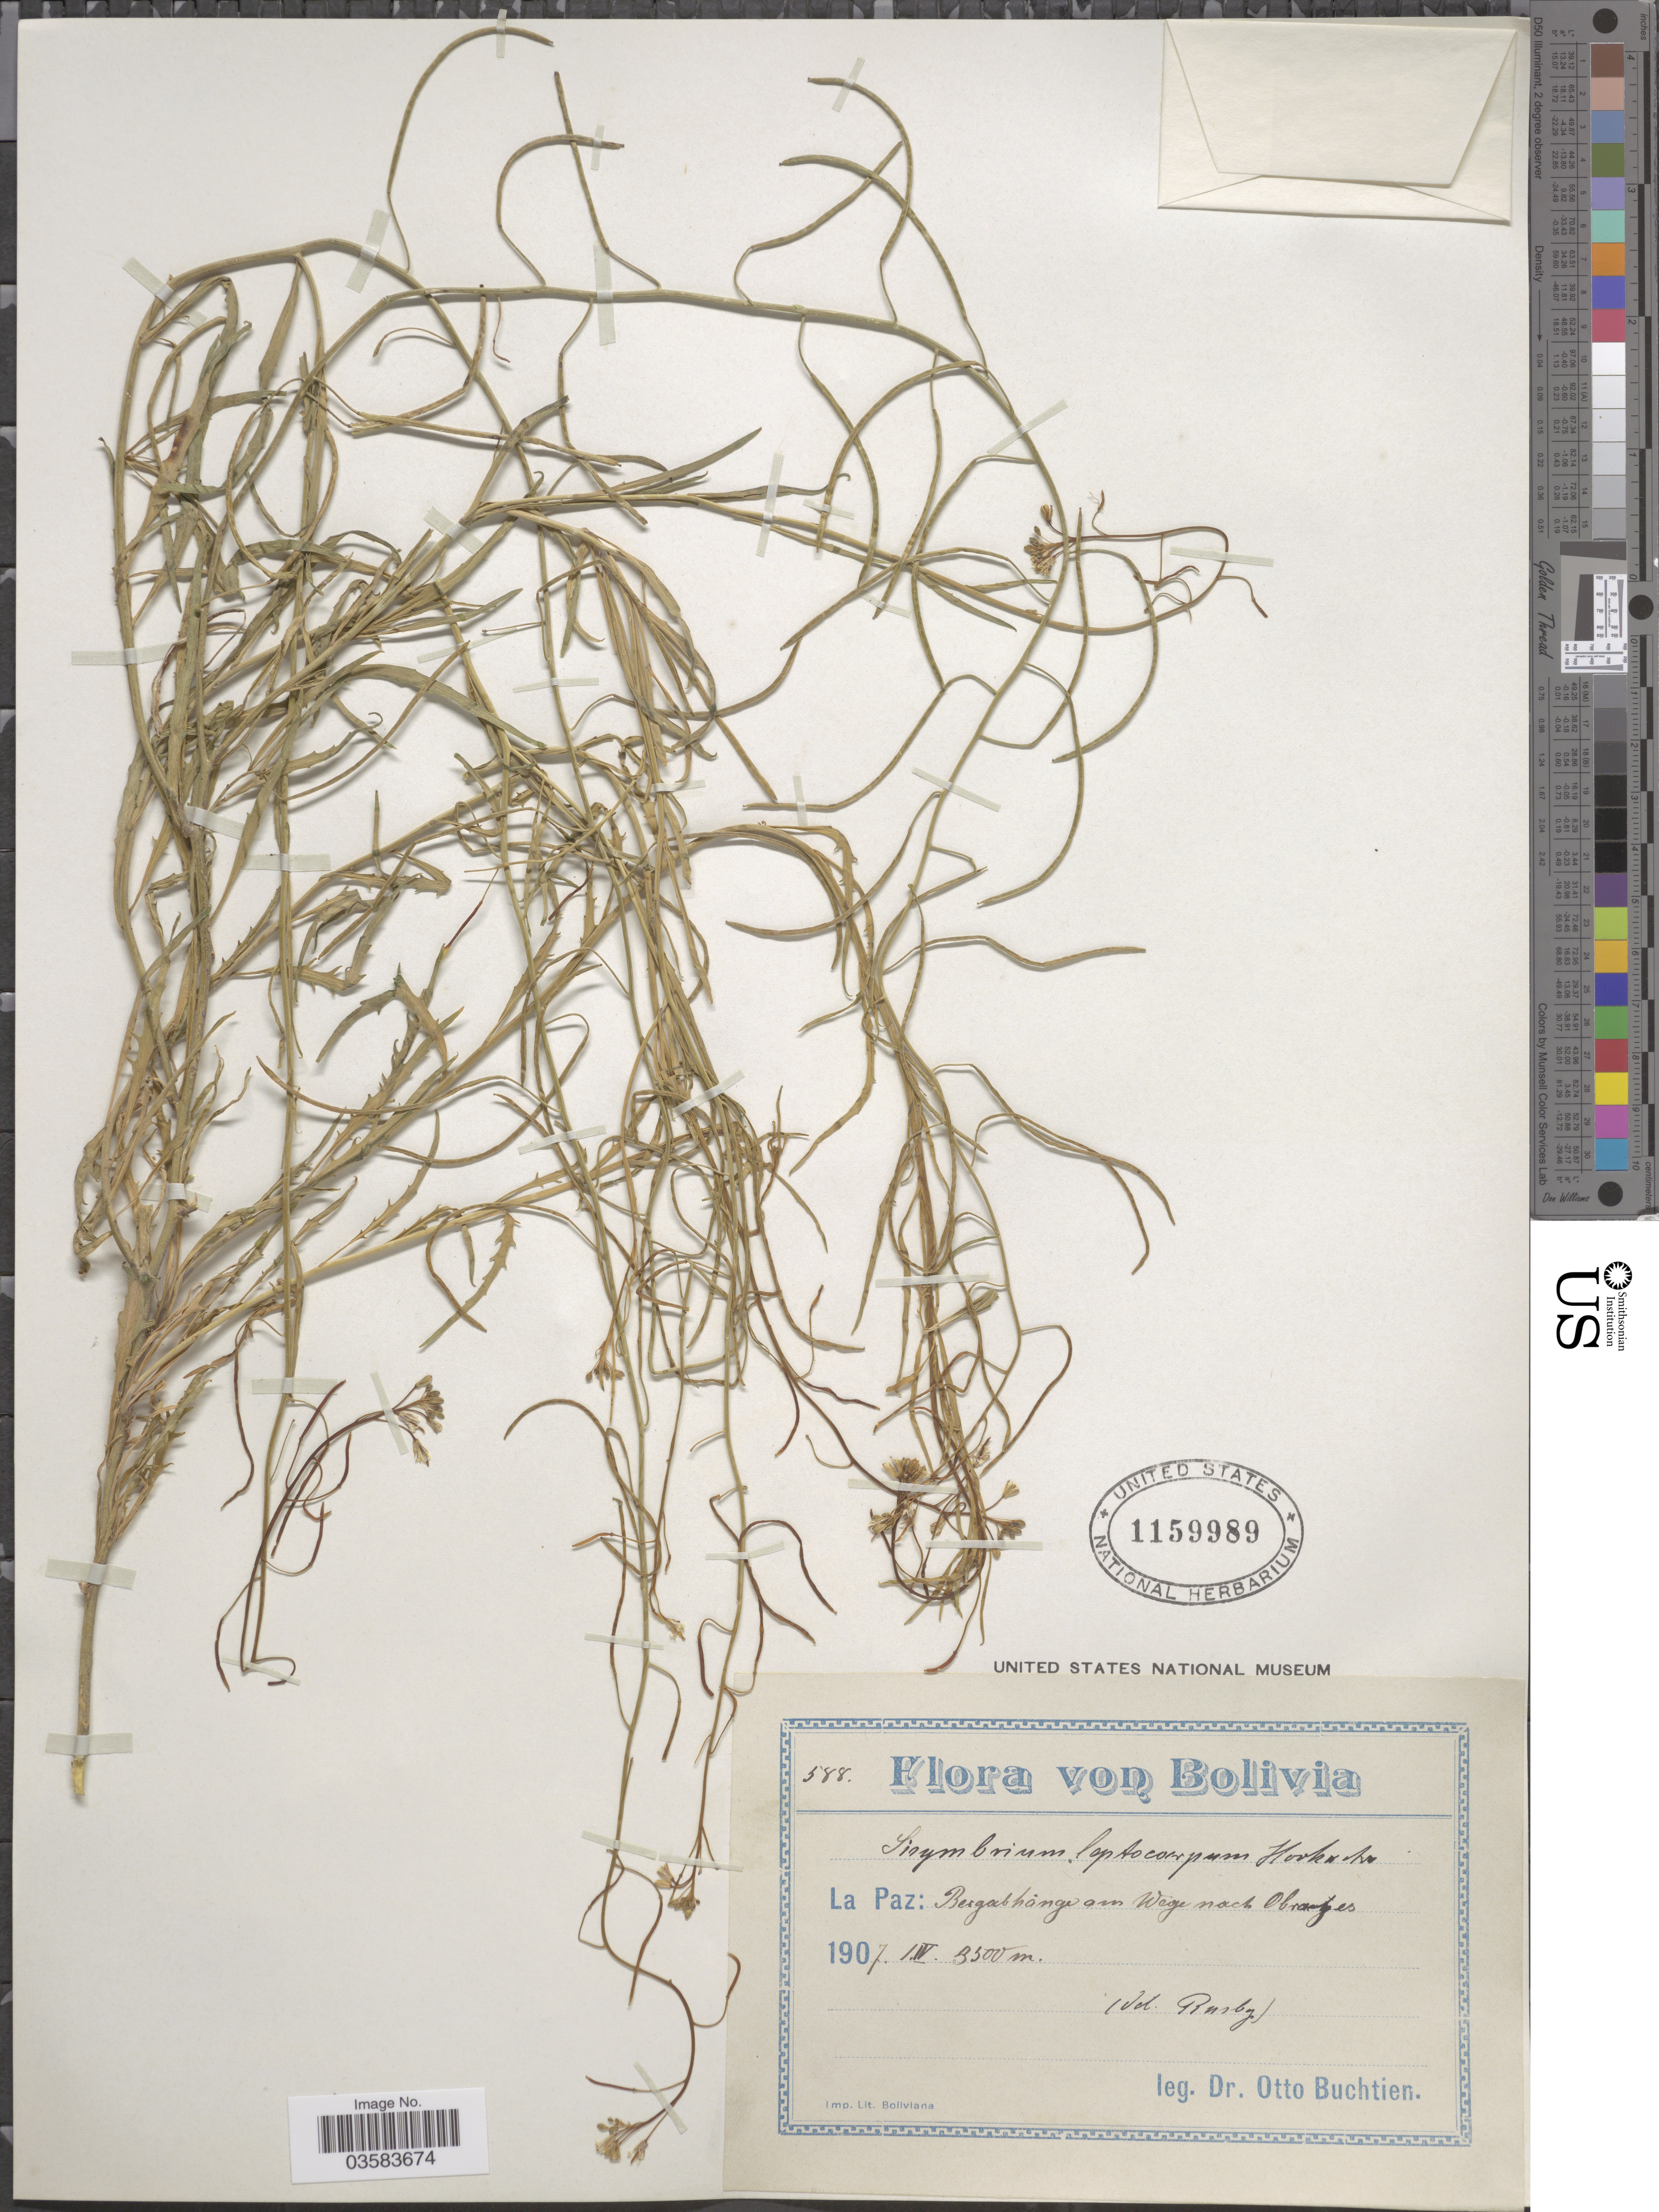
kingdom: Plantae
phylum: Tracheophyta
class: Magnoliopsida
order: Brassicales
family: Brassicaceae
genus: Mostacillastrum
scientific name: Mostacillastrum leptocarpum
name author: (Hook. & Arn.) Al-Shehbaz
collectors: O. Buchtien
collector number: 588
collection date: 1907-04-01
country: Bolivia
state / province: La Paz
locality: Bergabhange am Wege nach Obrajes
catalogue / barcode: US 1159989